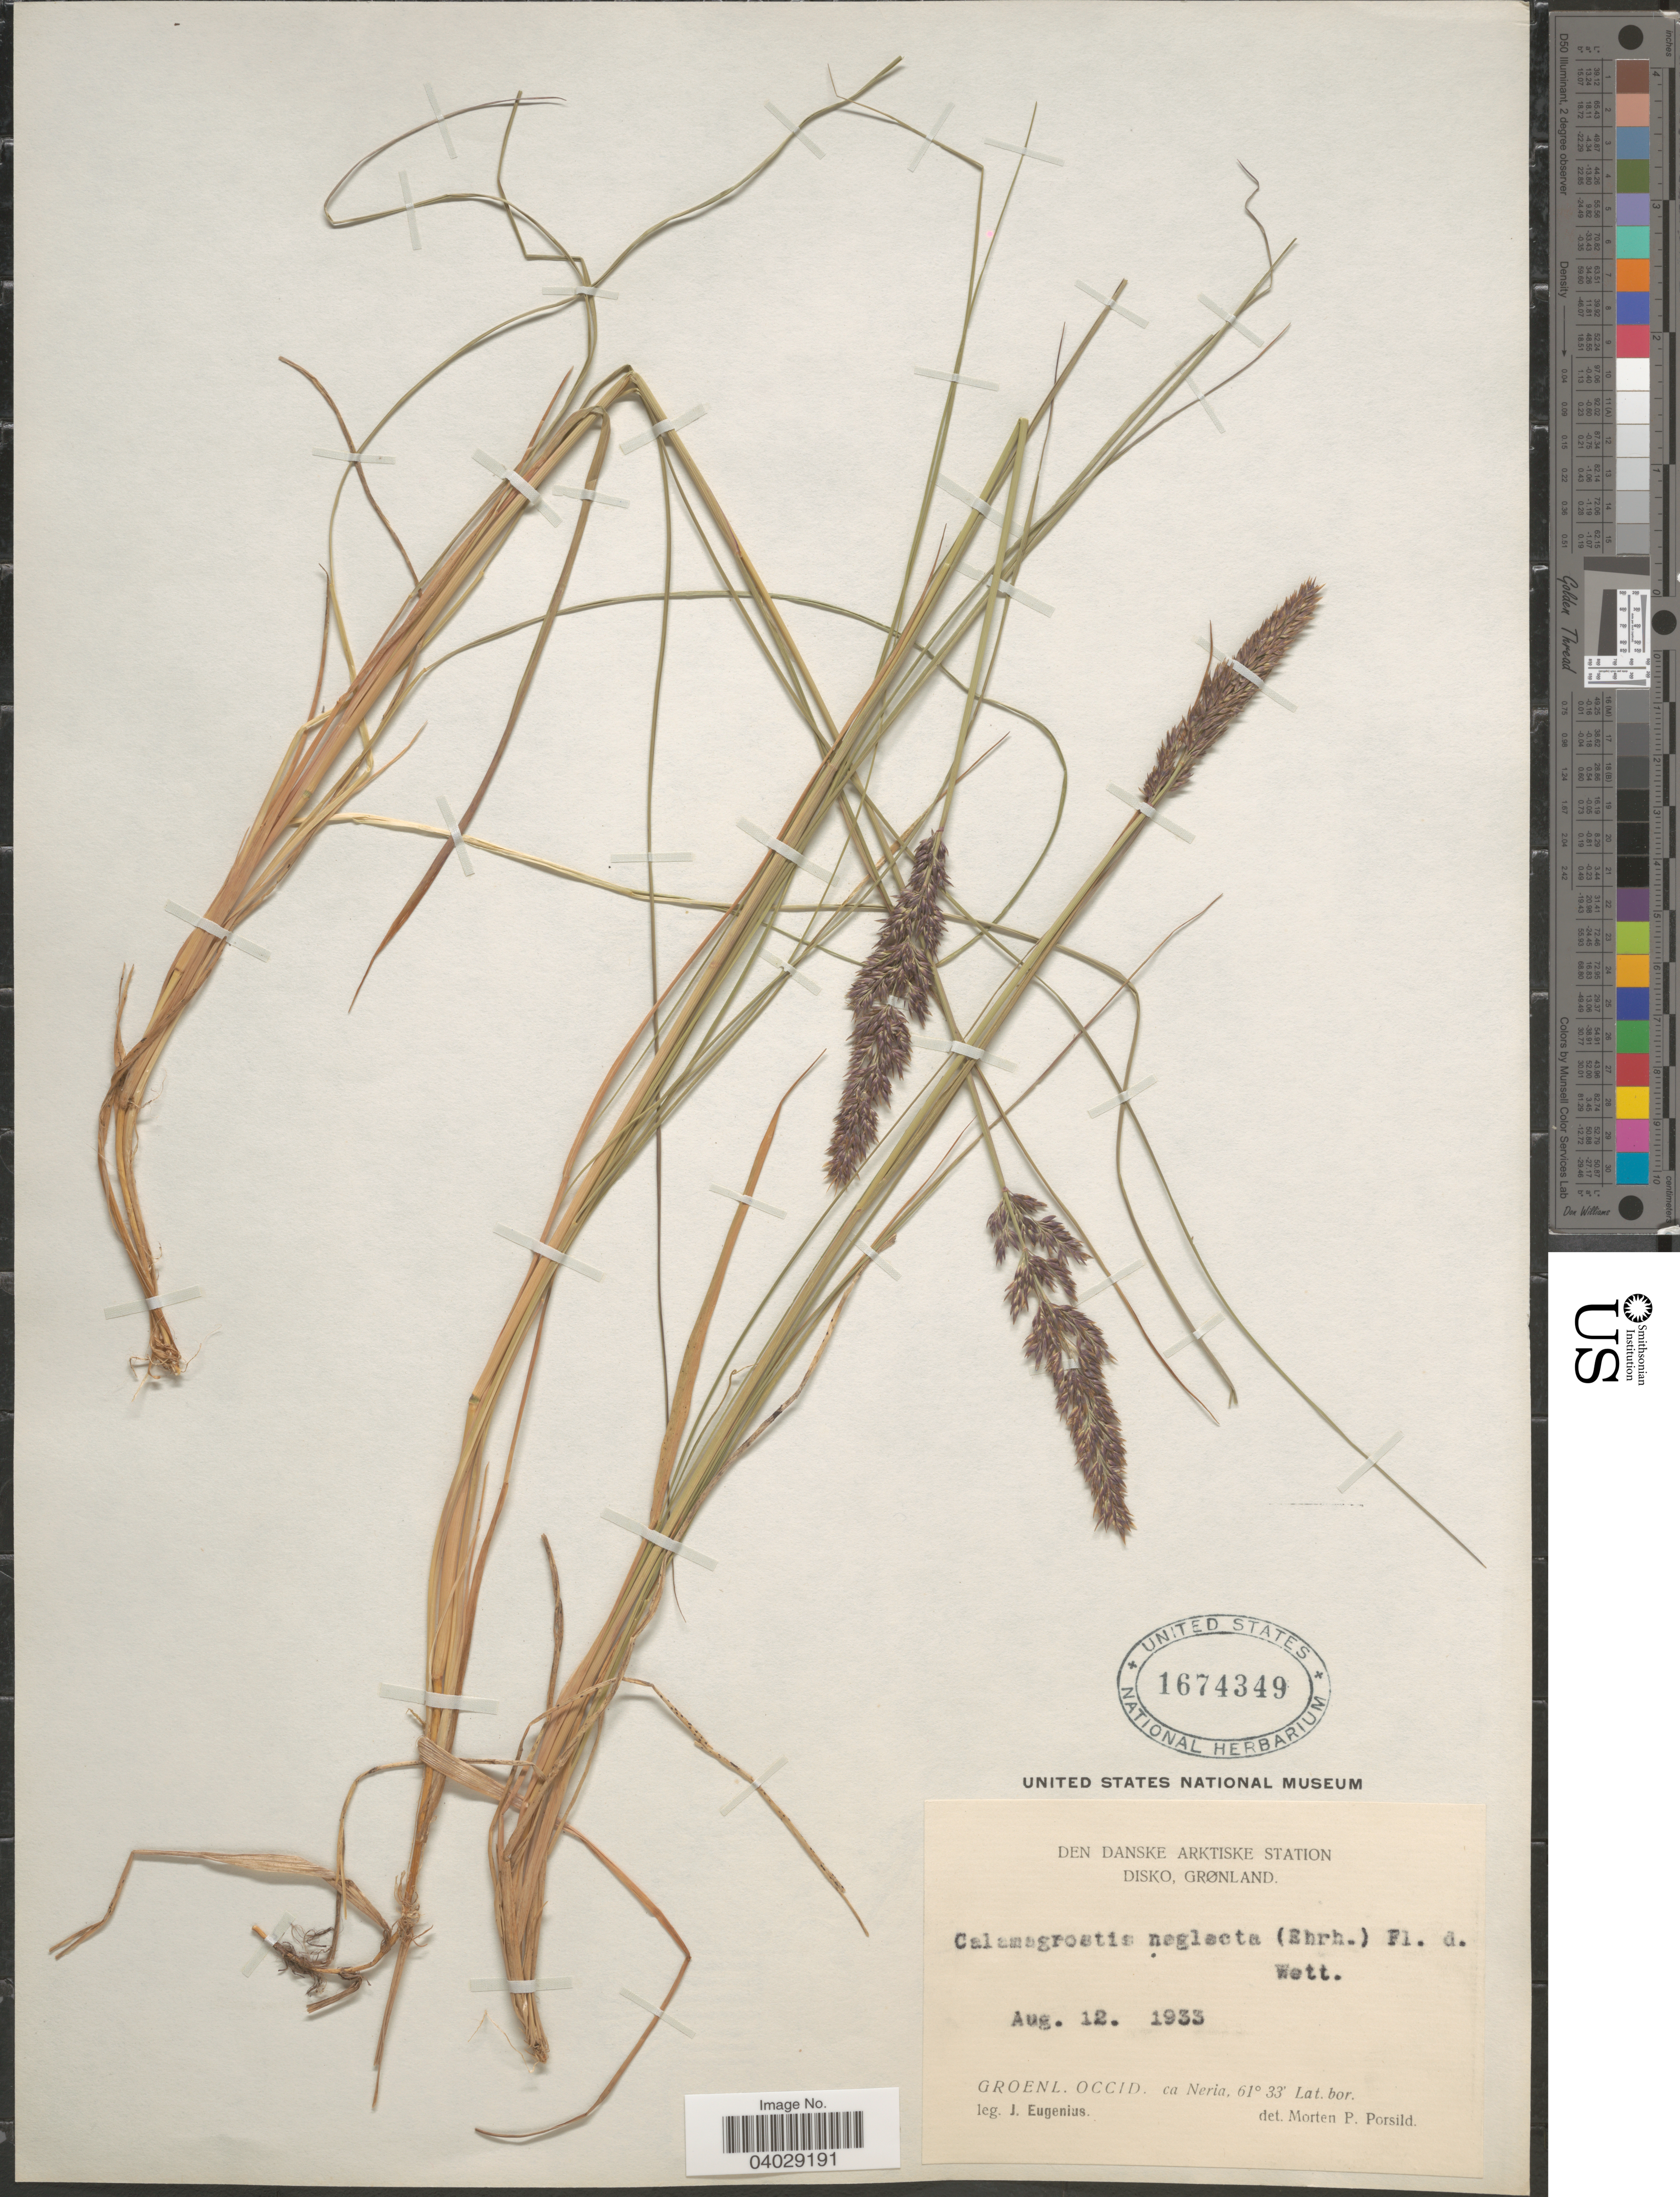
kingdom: Plantae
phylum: Tracheophyta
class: Liliopsida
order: Poales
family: Poaceae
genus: Calamagrostis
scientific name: Calamagrostis neglecta (Ehrh.) Gaertner et al.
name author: (Ehrhart) G. Gaertn. et al.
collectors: J. Eugenius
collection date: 1933-08-12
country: Greenland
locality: Den Danske Arktiske Station. Disko, Grønland. Groenl. Occid. ca Neria.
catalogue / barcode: US 1674349